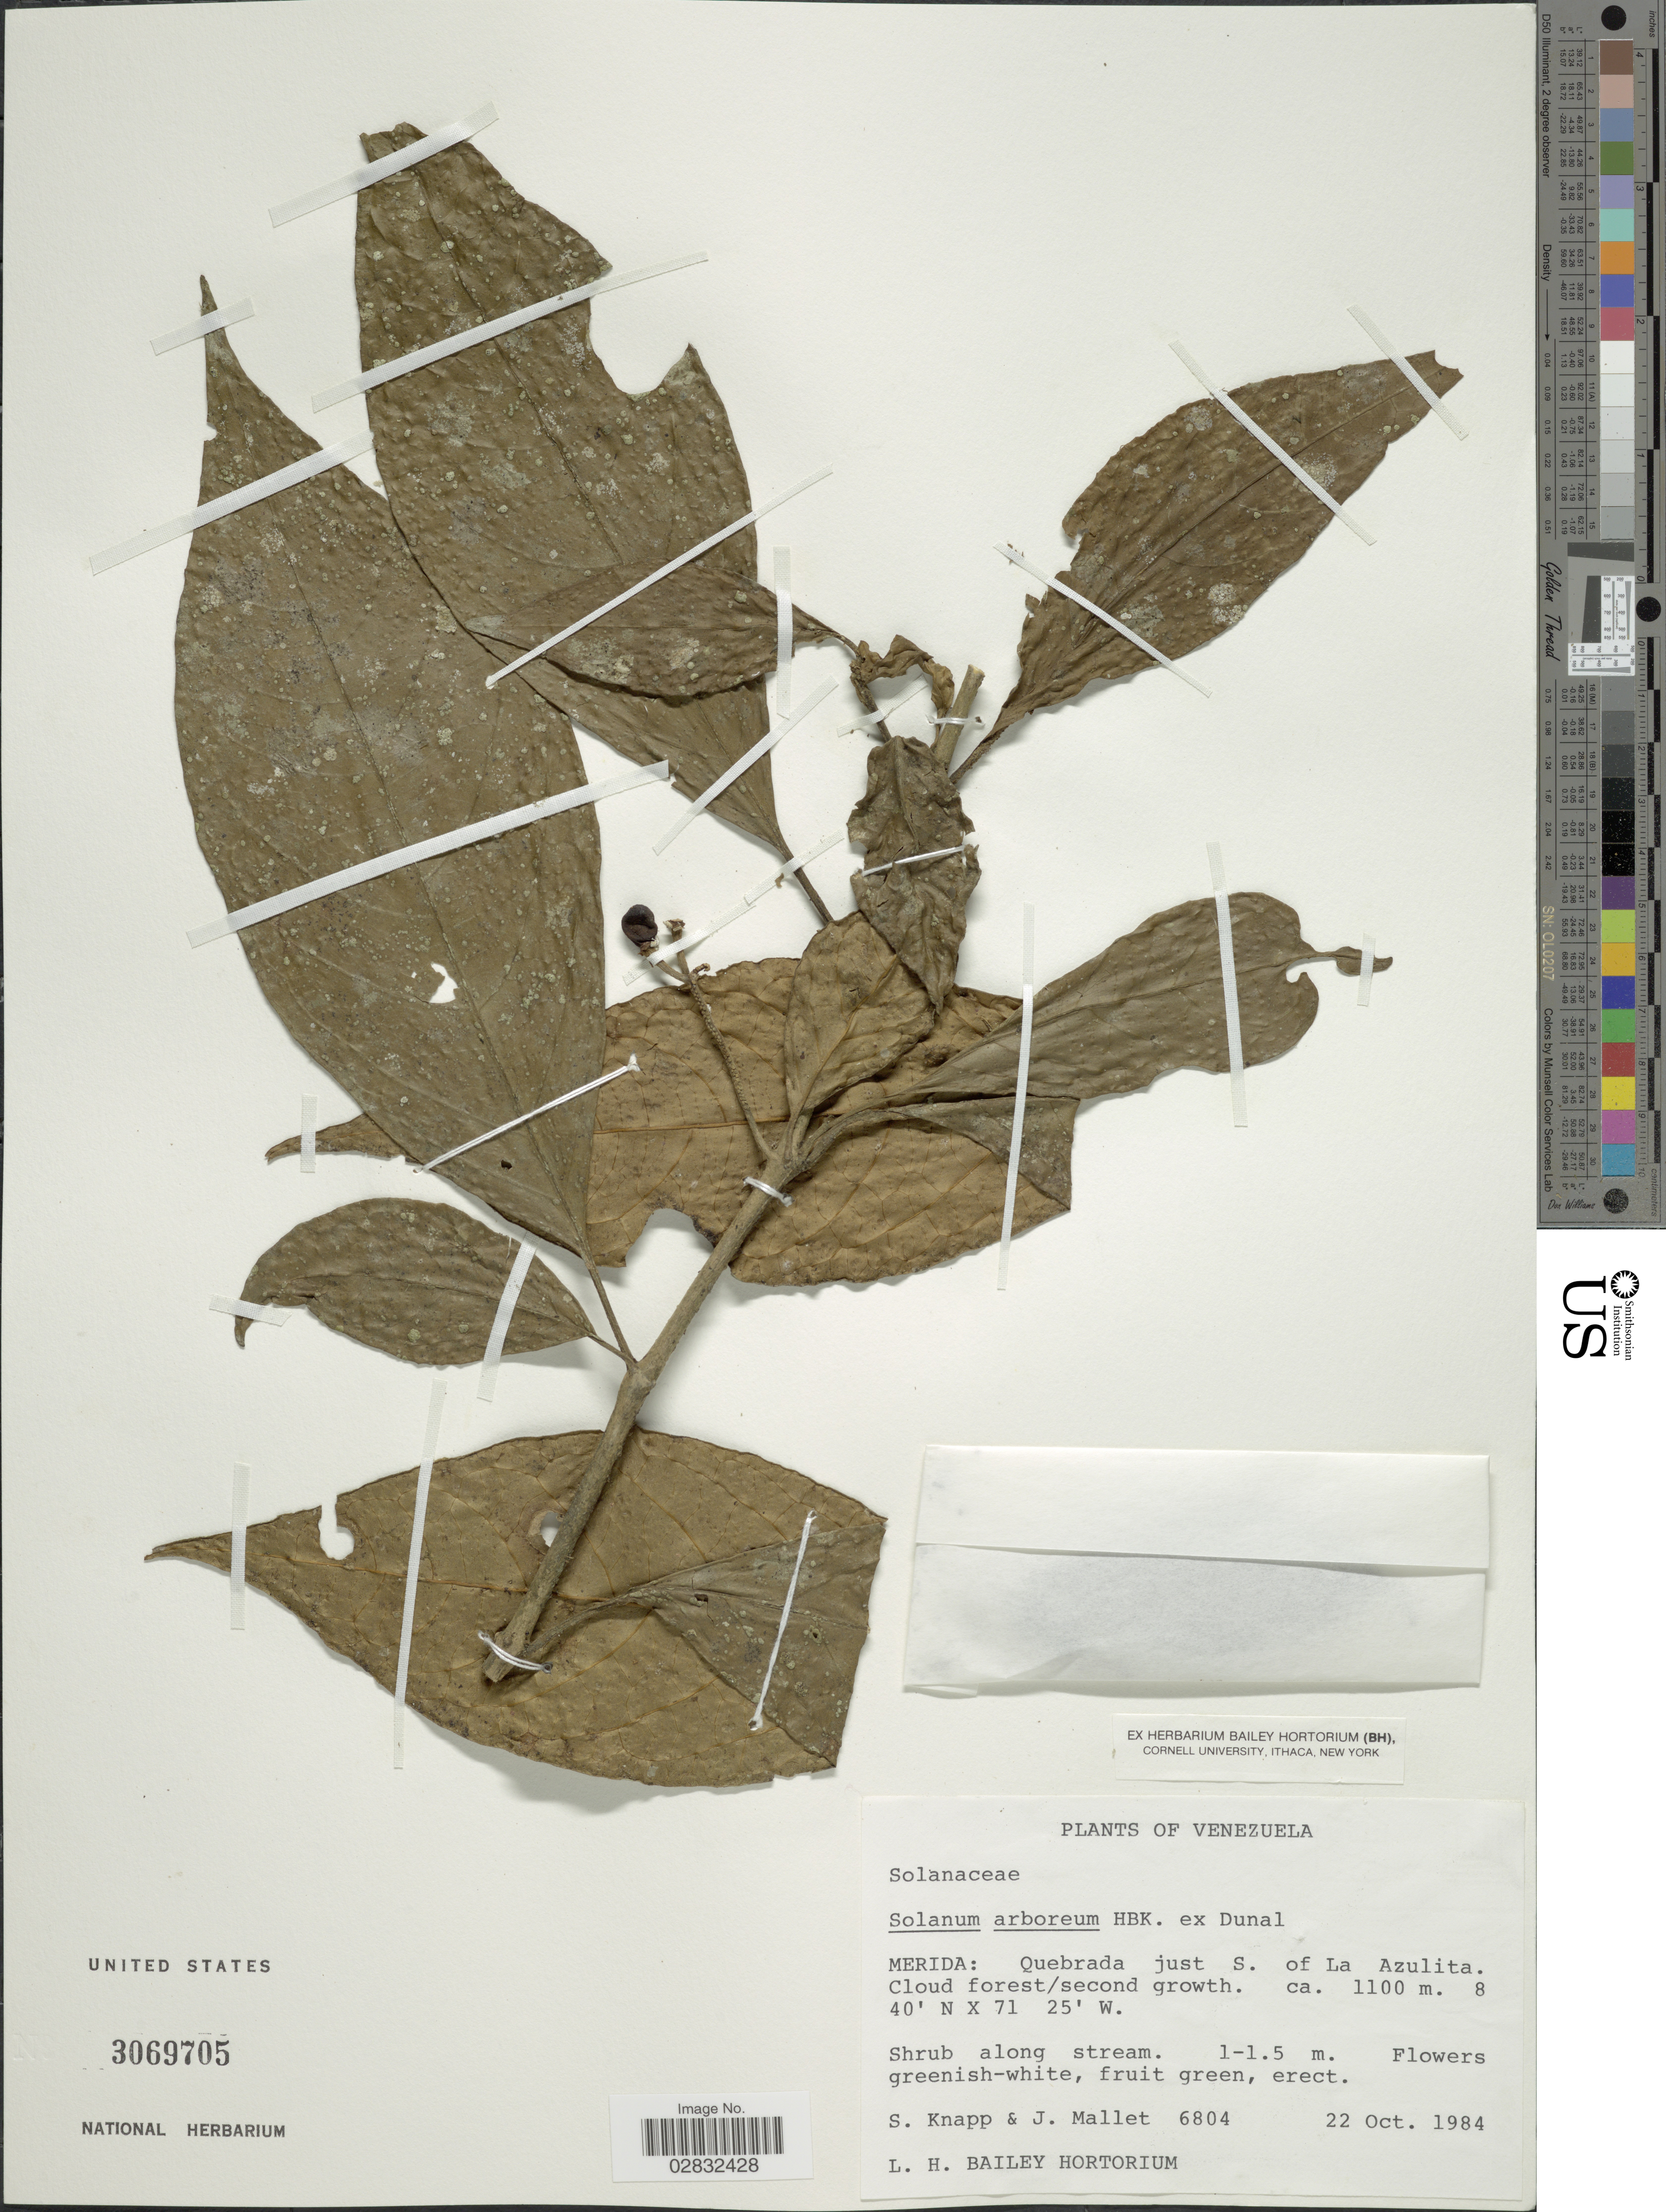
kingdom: Plantae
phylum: Tracheophyta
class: Magnoliopsida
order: Solanales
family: Solanaceae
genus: Solanum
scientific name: Solanum arboreum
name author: Dunal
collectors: S. Knapp & J. Mallet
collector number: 6804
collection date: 1984-10-22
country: Venezuela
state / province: Mérida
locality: Merida: Quebrada just S. of La Azulita, Cloud forest/second growth.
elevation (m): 1100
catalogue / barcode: US 3069705